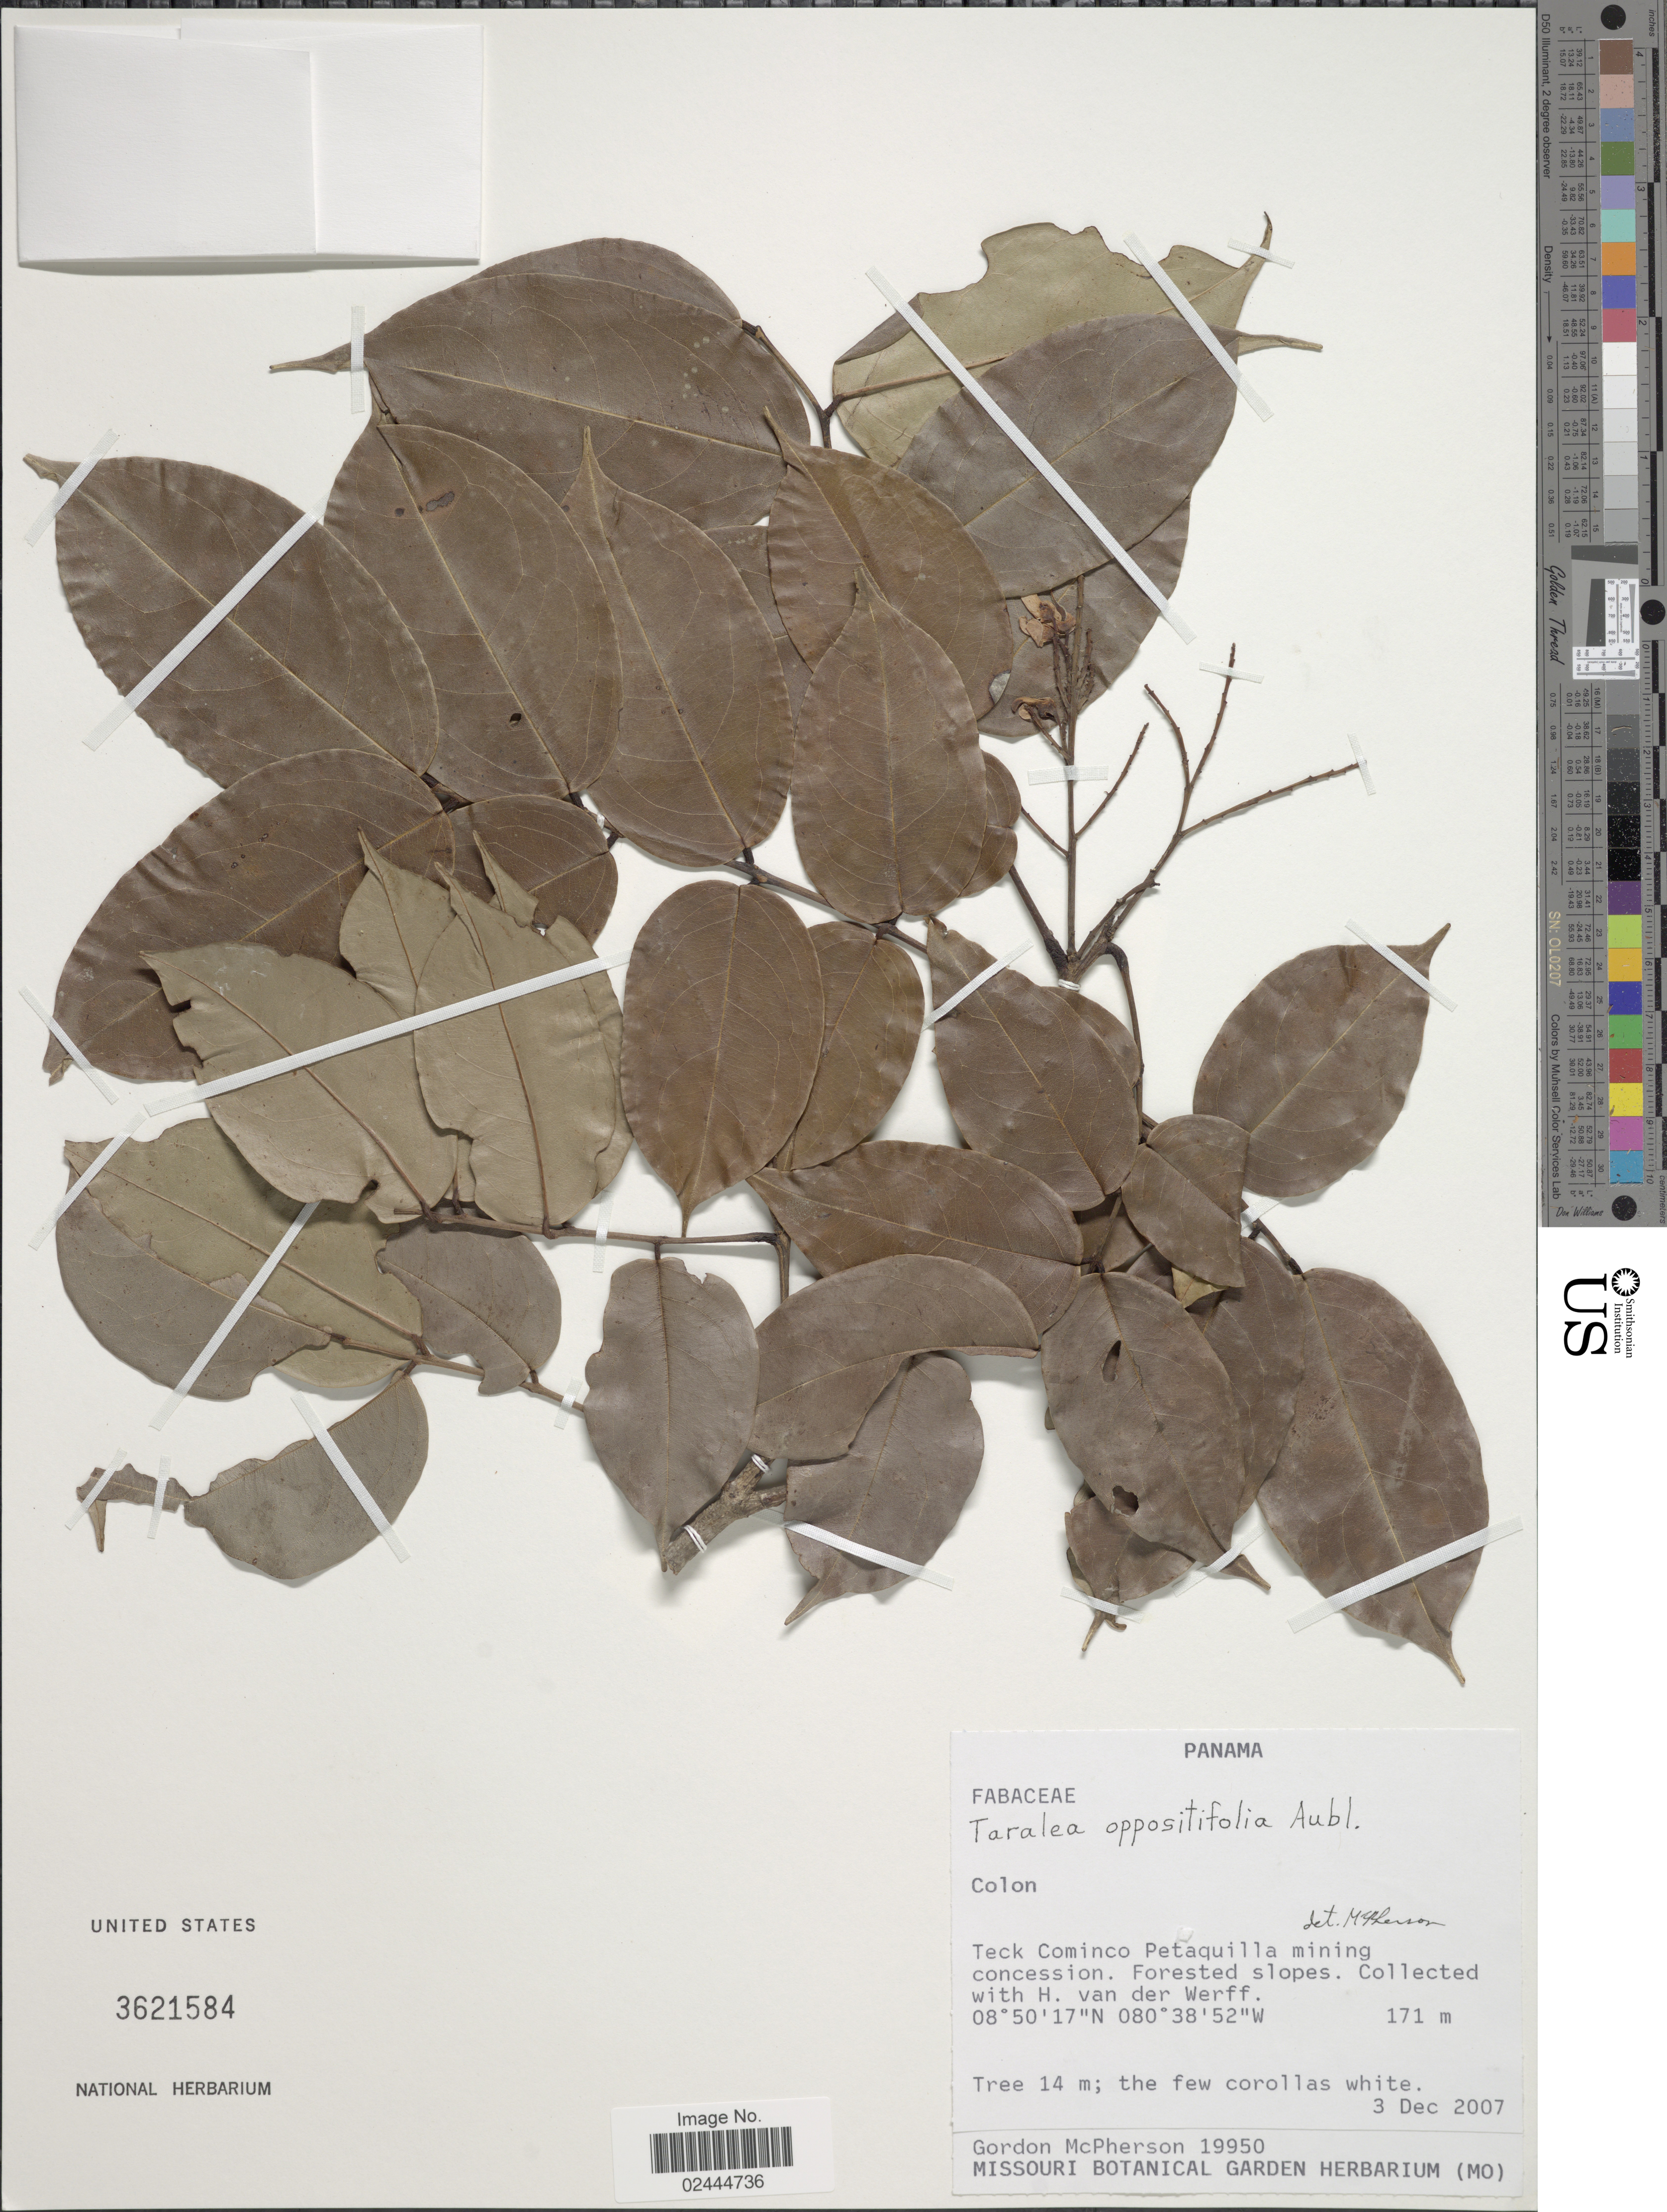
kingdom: Plantae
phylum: Tracheophyta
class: Magnoliopsida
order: Fabales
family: Fabaceae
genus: Taralea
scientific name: Taralea oppositifolia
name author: Aubl.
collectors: G. McPherson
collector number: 19950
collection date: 2007-12-03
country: Panama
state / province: Colón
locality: Colon, Teck Cominco Petaquilla mining concession, Forested slopes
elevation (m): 171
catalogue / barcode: US 3621584